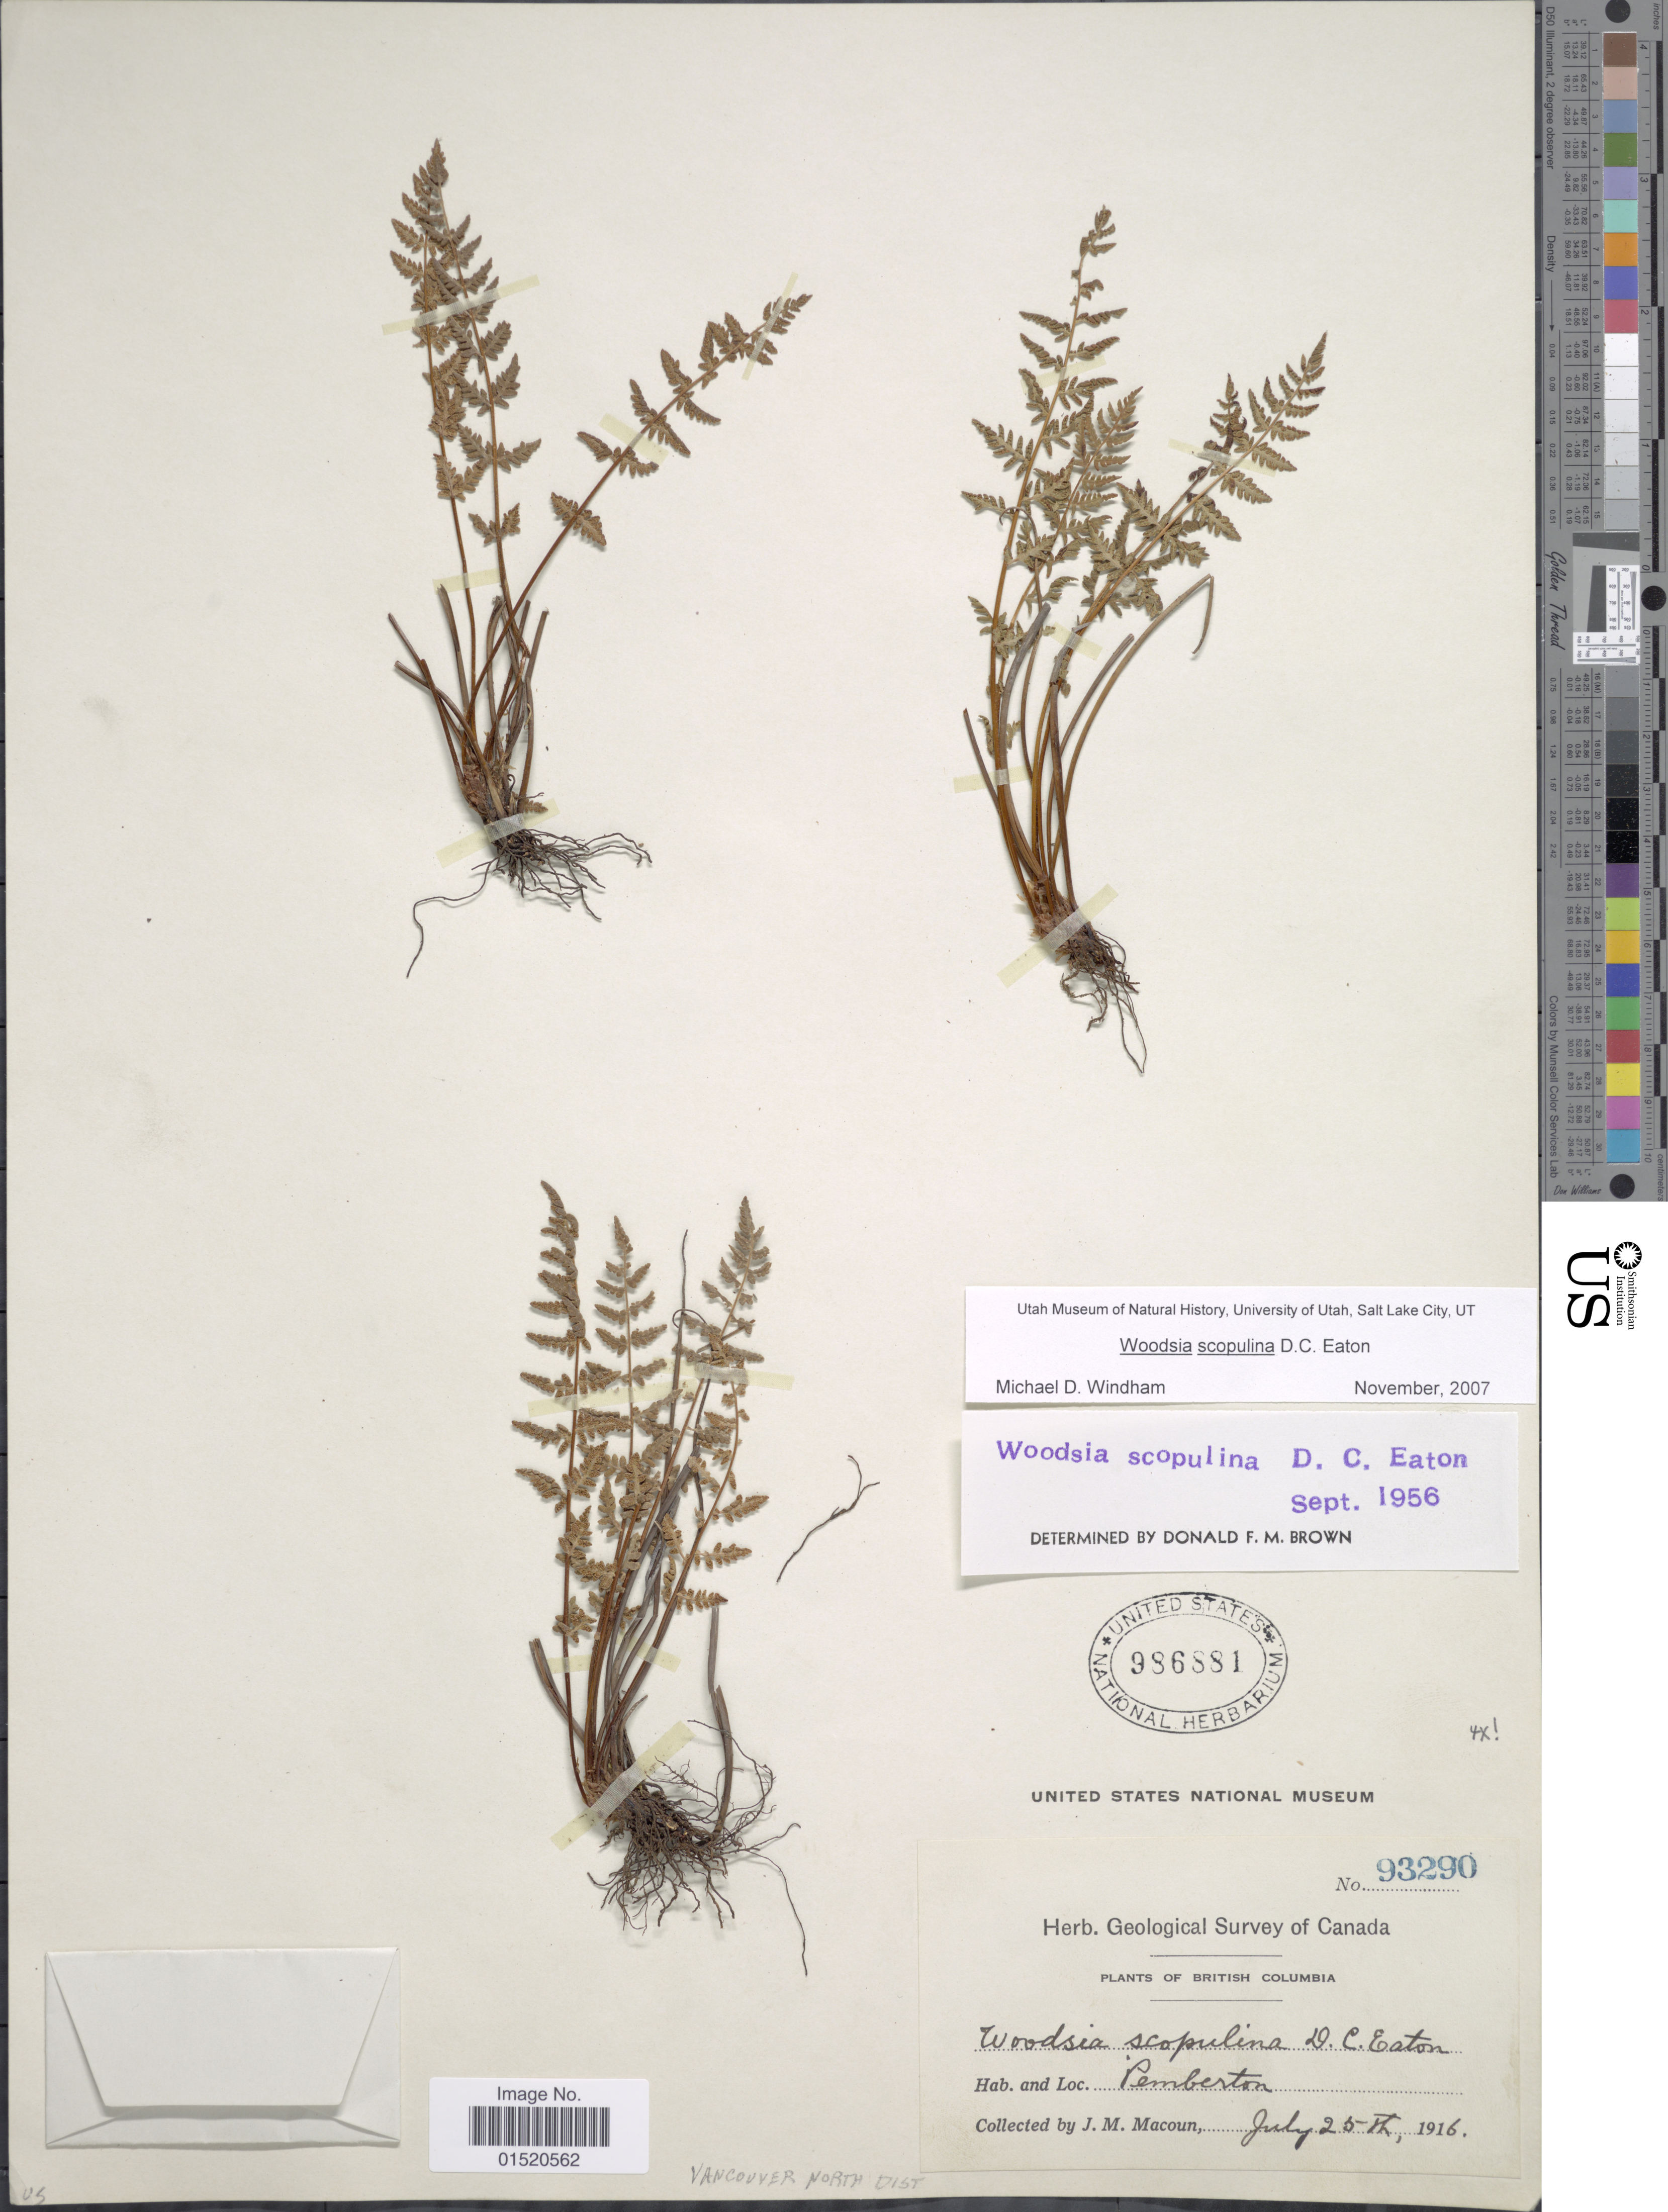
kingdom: Plantae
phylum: Tracheophyta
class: Polypodiopsida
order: Polypodiales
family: Woodsiaceae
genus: Woodsia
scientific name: Woodsia scopulina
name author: D.C. Eaton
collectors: J. M. Macoun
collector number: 93290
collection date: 1916-07-25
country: Canada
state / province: British Columbia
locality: Pemberton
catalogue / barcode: US 986881